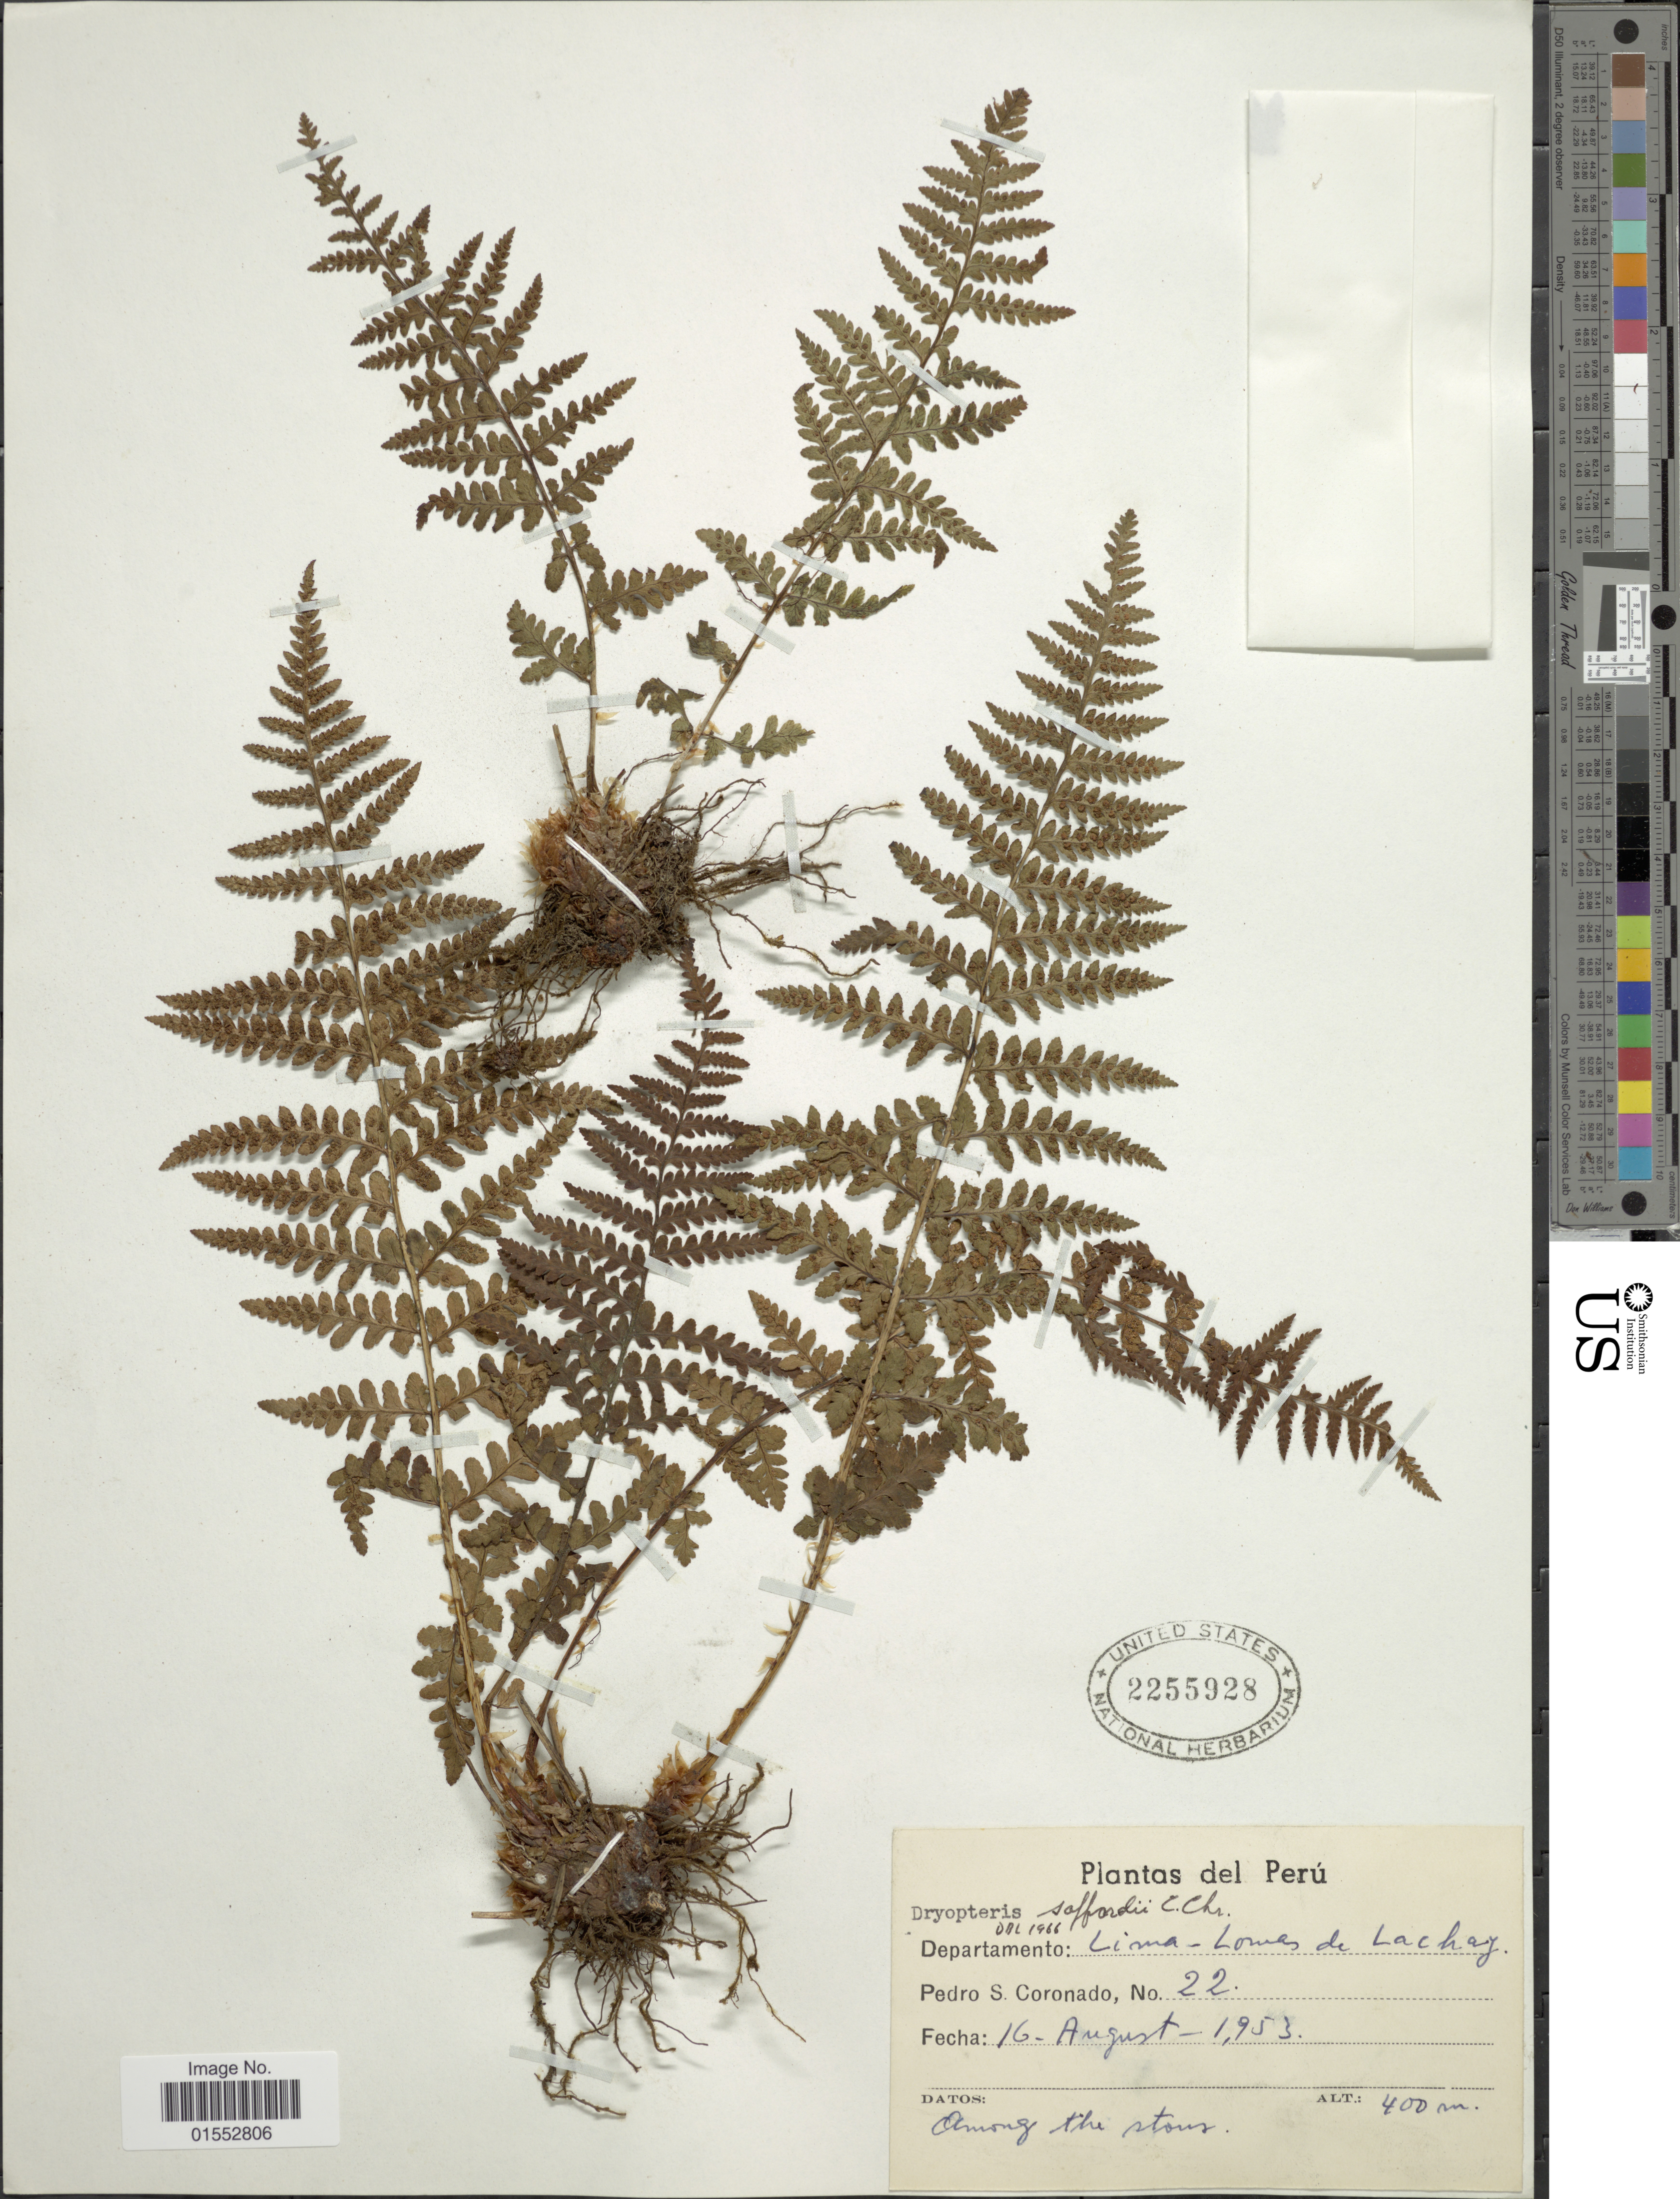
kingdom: Plantae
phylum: Tracheophyta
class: Polypodiopsida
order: Polypodiales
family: Dryopteridaceae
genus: Dryopteris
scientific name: Dryopteris saffordii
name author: C. Chr.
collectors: P. Coronado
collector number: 22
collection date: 1953-08-16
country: Peru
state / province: Lima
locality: Departamento Lima-Lomas de Lachay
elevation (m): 400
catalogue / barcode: US 2255928